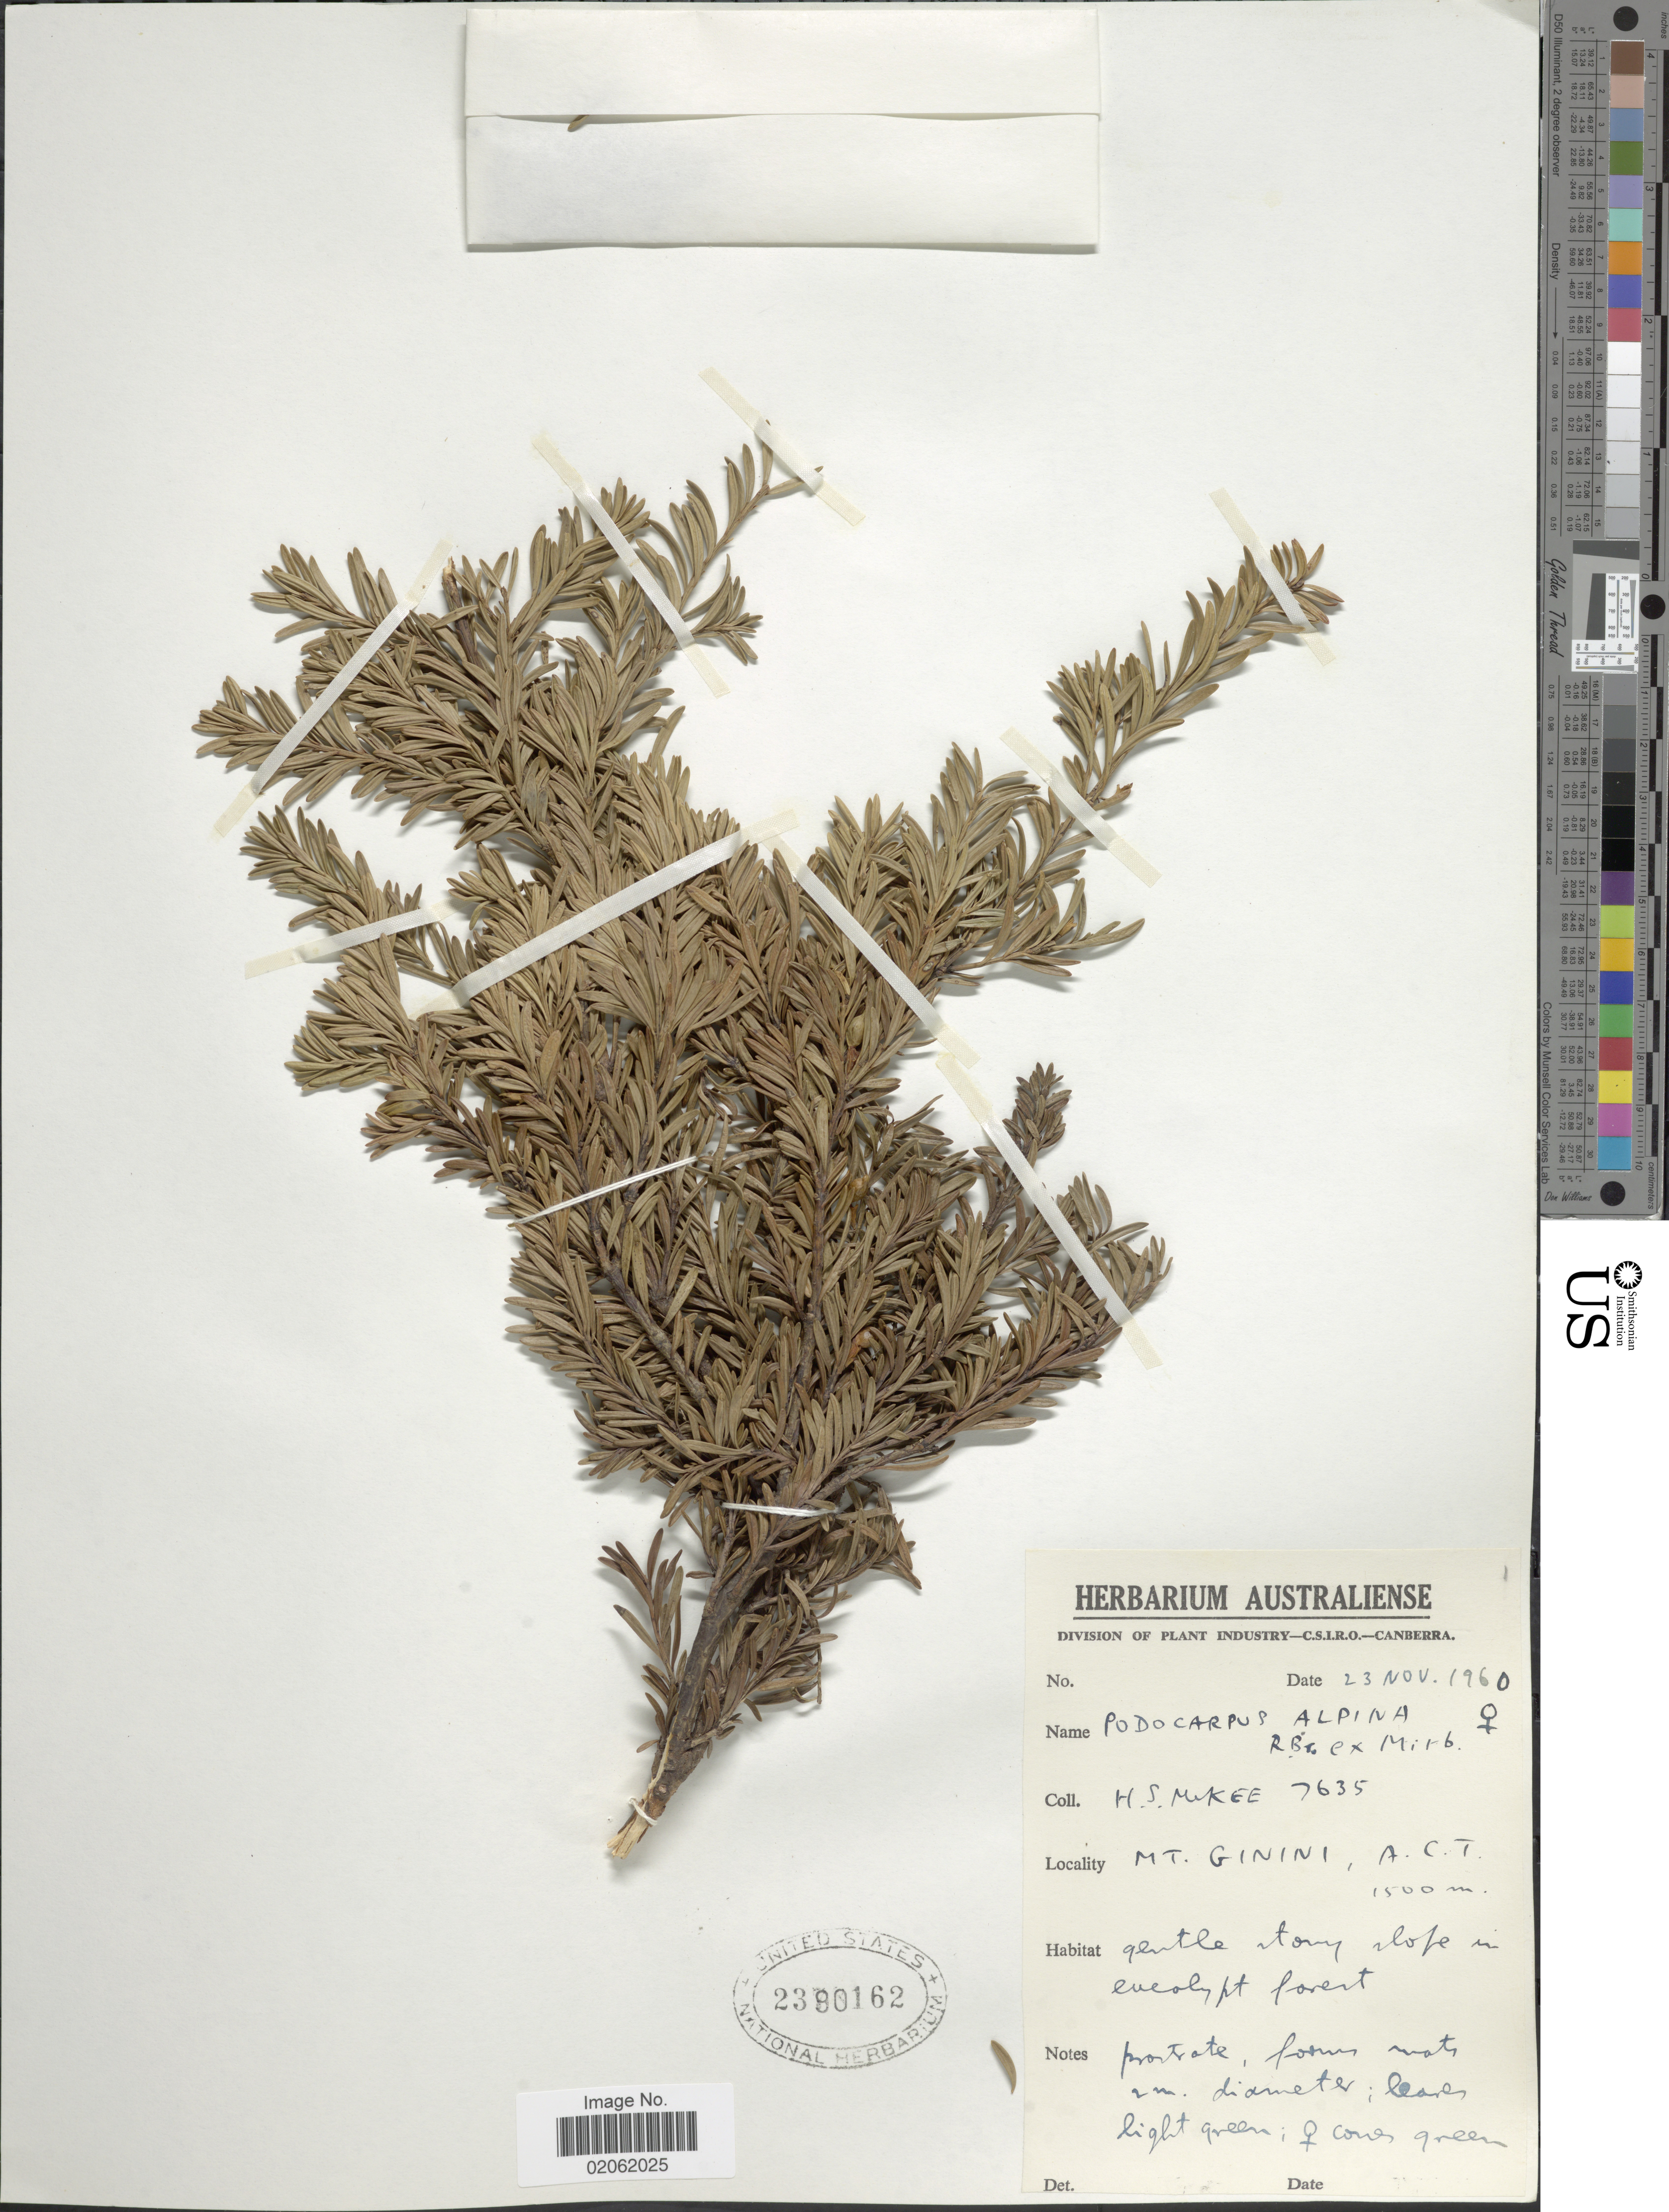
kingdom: Plantae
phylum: Tracheophyta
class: Pinopsida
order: Pinales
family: Podocarpaceae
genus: Podocarpus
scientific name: Podocarpus alpinus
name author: R. Br. ex Hook. f.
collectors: H. S. McKee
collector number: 7635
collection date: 1960-11-23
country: Australia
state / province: New South Wales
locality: Mt Ginini, A.C.T.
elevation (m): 1500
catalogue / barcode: US 2390162